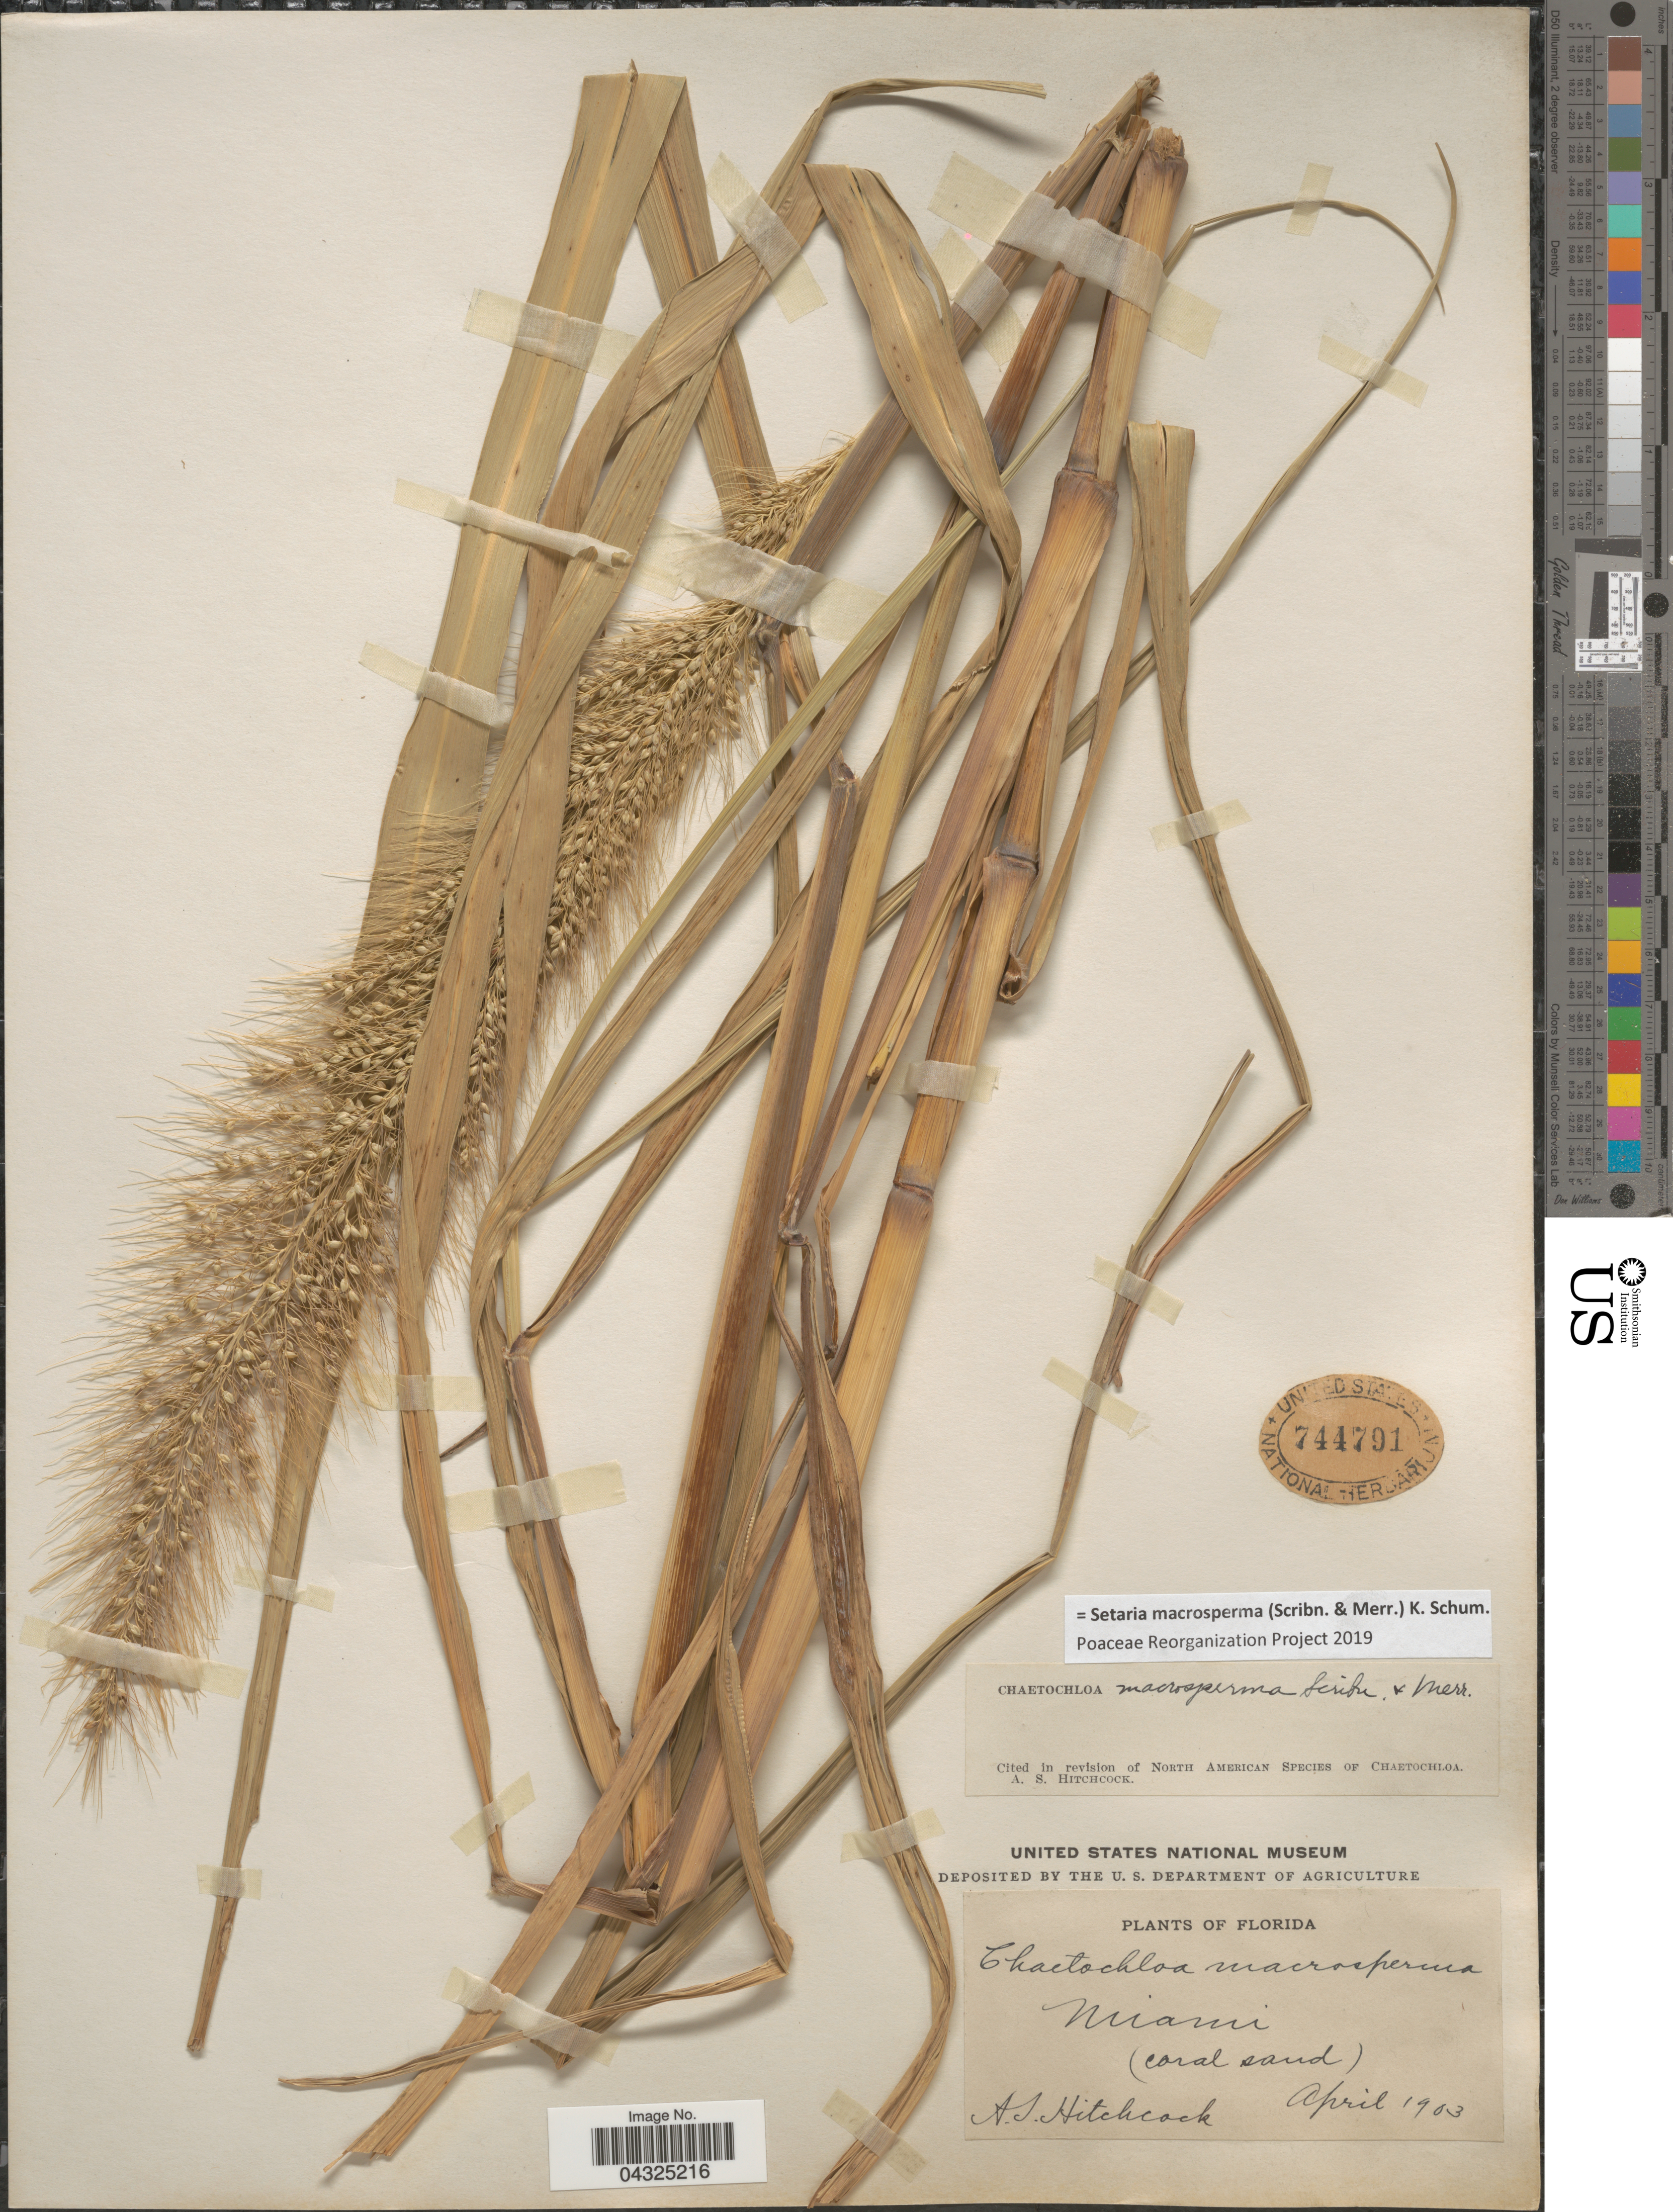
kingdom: Plantae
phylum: Tracheophyta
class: Liliopsida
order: Poales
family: Poaceae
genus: Setaria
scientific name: Setaria macrosperma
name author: (Scribn. & Merr.) K. Schum.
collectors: A. S. Hitchcock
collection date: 1903-04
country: United States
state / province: Florida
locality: Miami (coral sand).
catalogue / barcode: US 744791